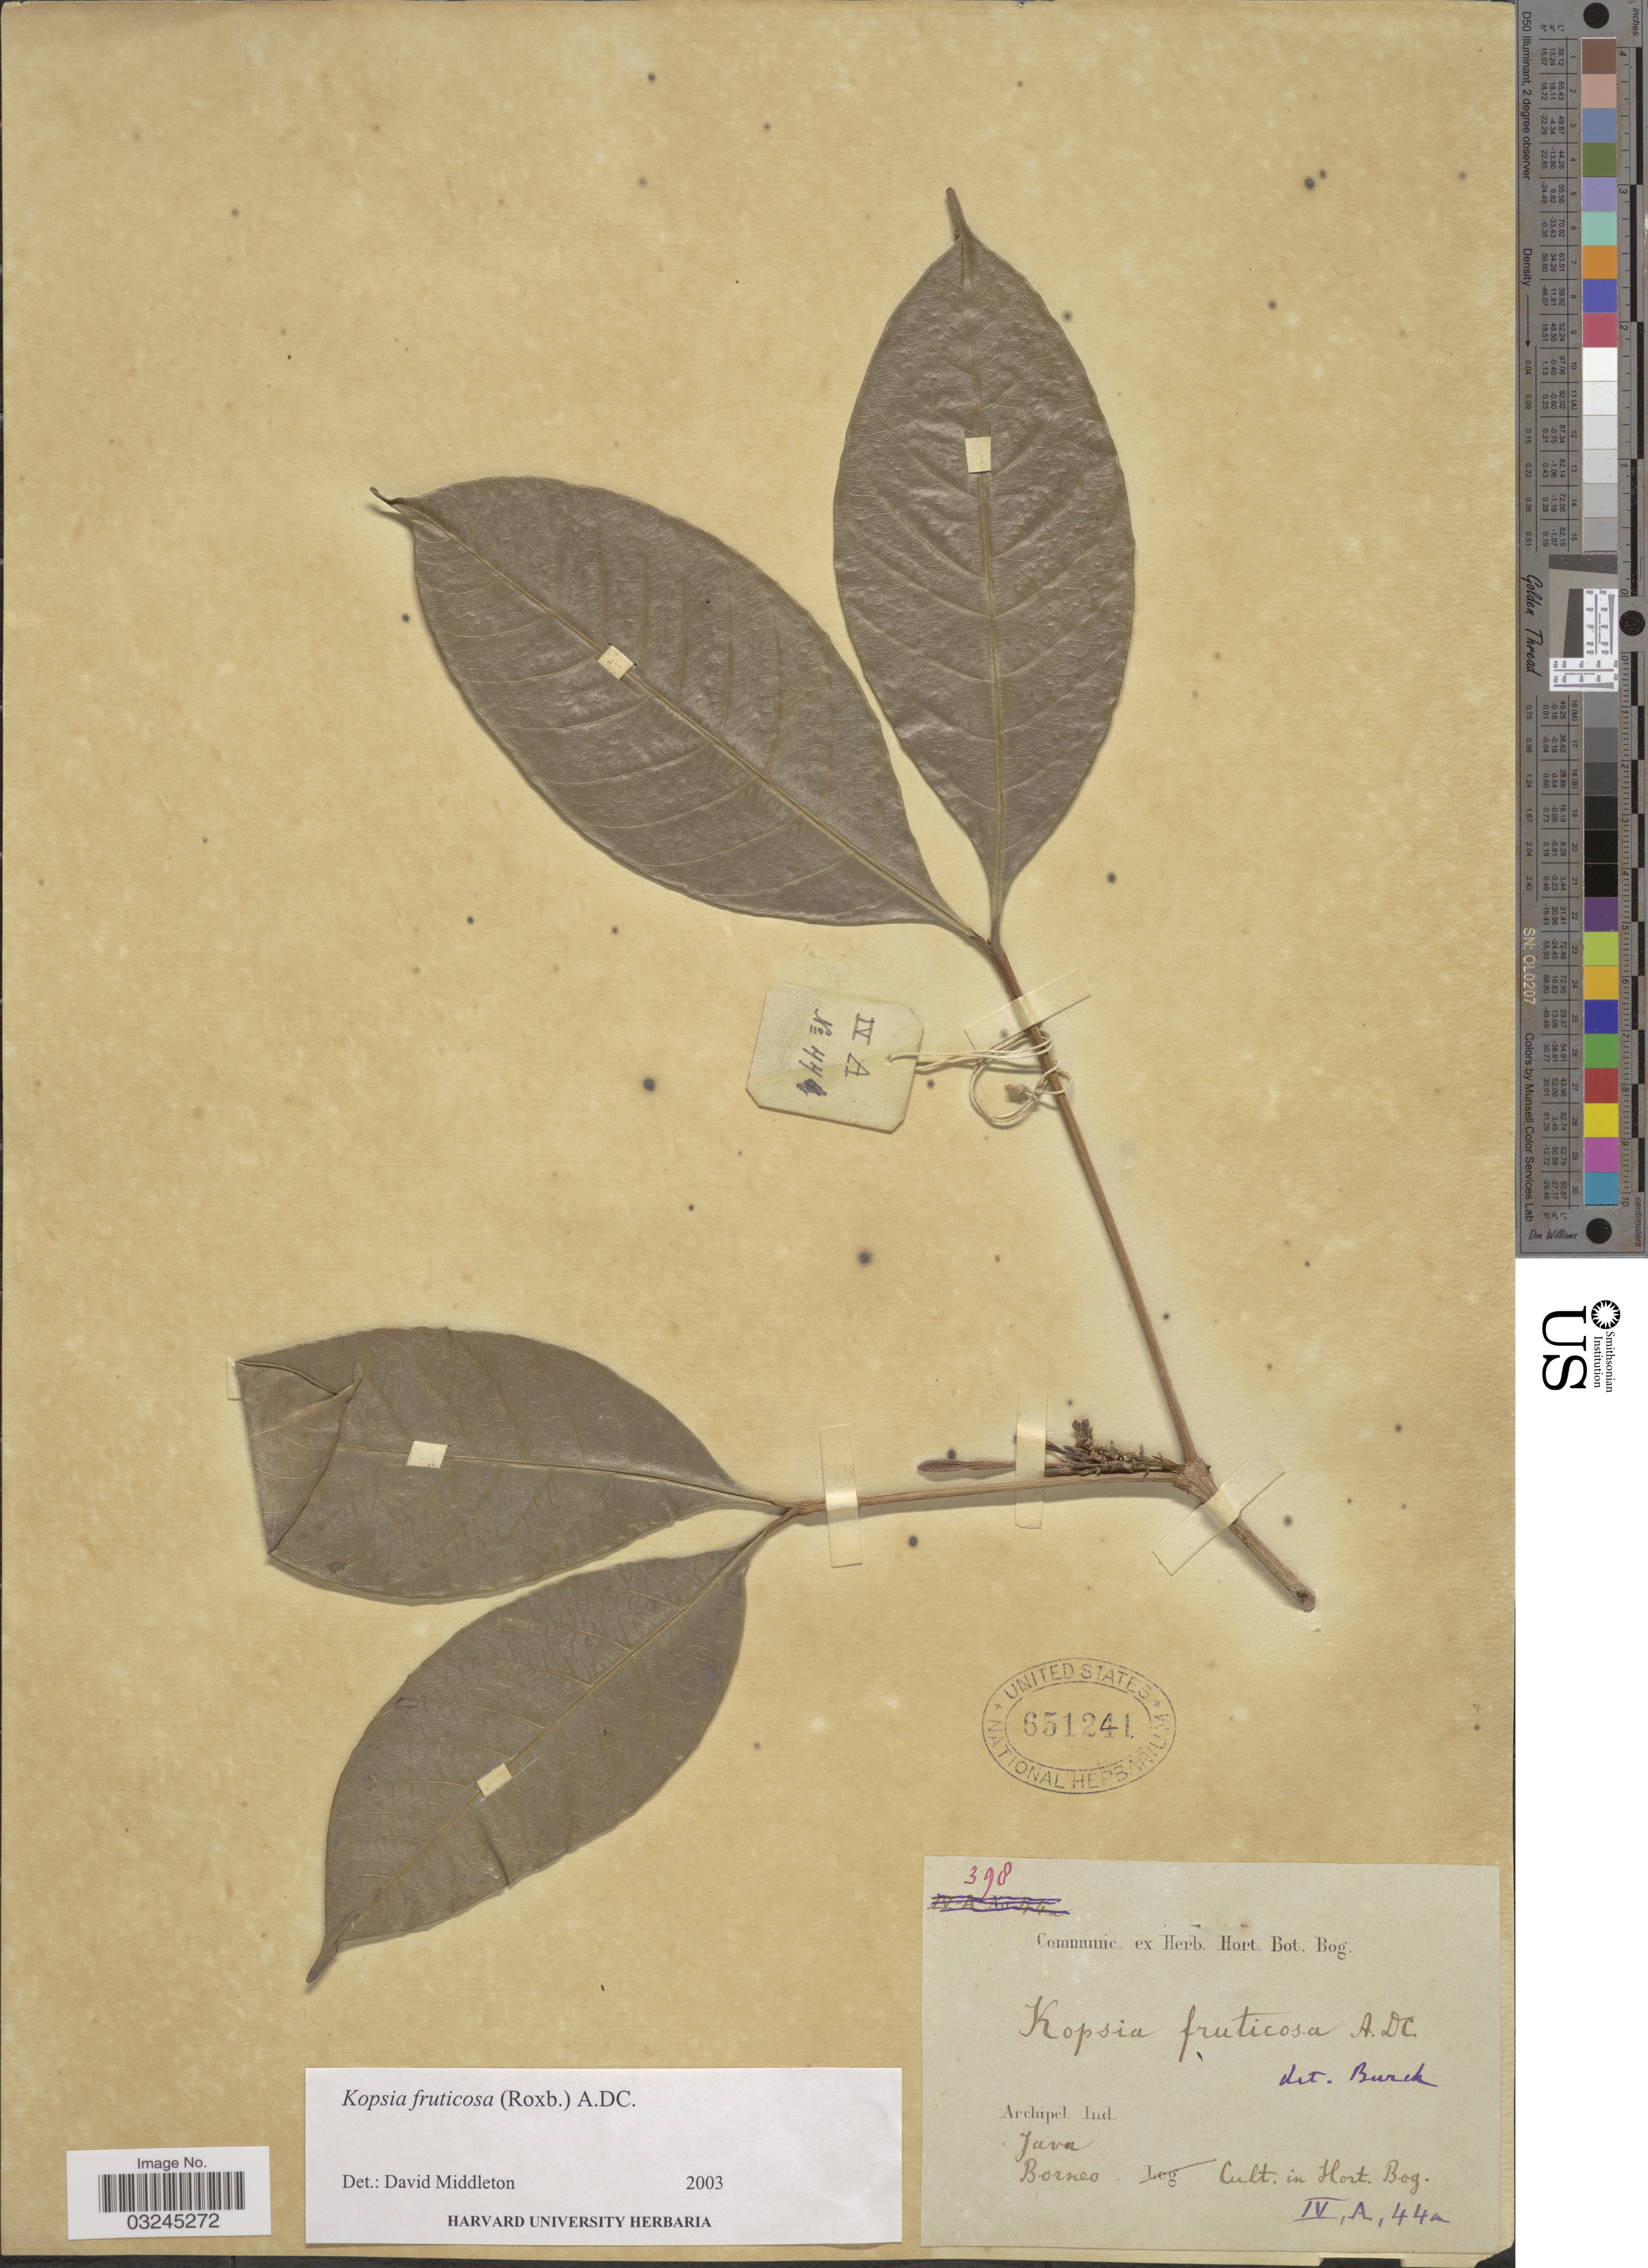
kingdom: Plantae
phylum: Tracheophyta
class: Magnoliopsida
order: Gentianales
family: Apocynaceae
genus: Kopsia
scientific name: Kopsia fruticosa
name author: (Roxb.) A. DC.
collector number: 398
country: Indonesia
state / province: Java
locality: Archipel. Ind. Java. Borneo. Hort. Bog. IV, A, 44a.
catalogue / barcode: US 651241